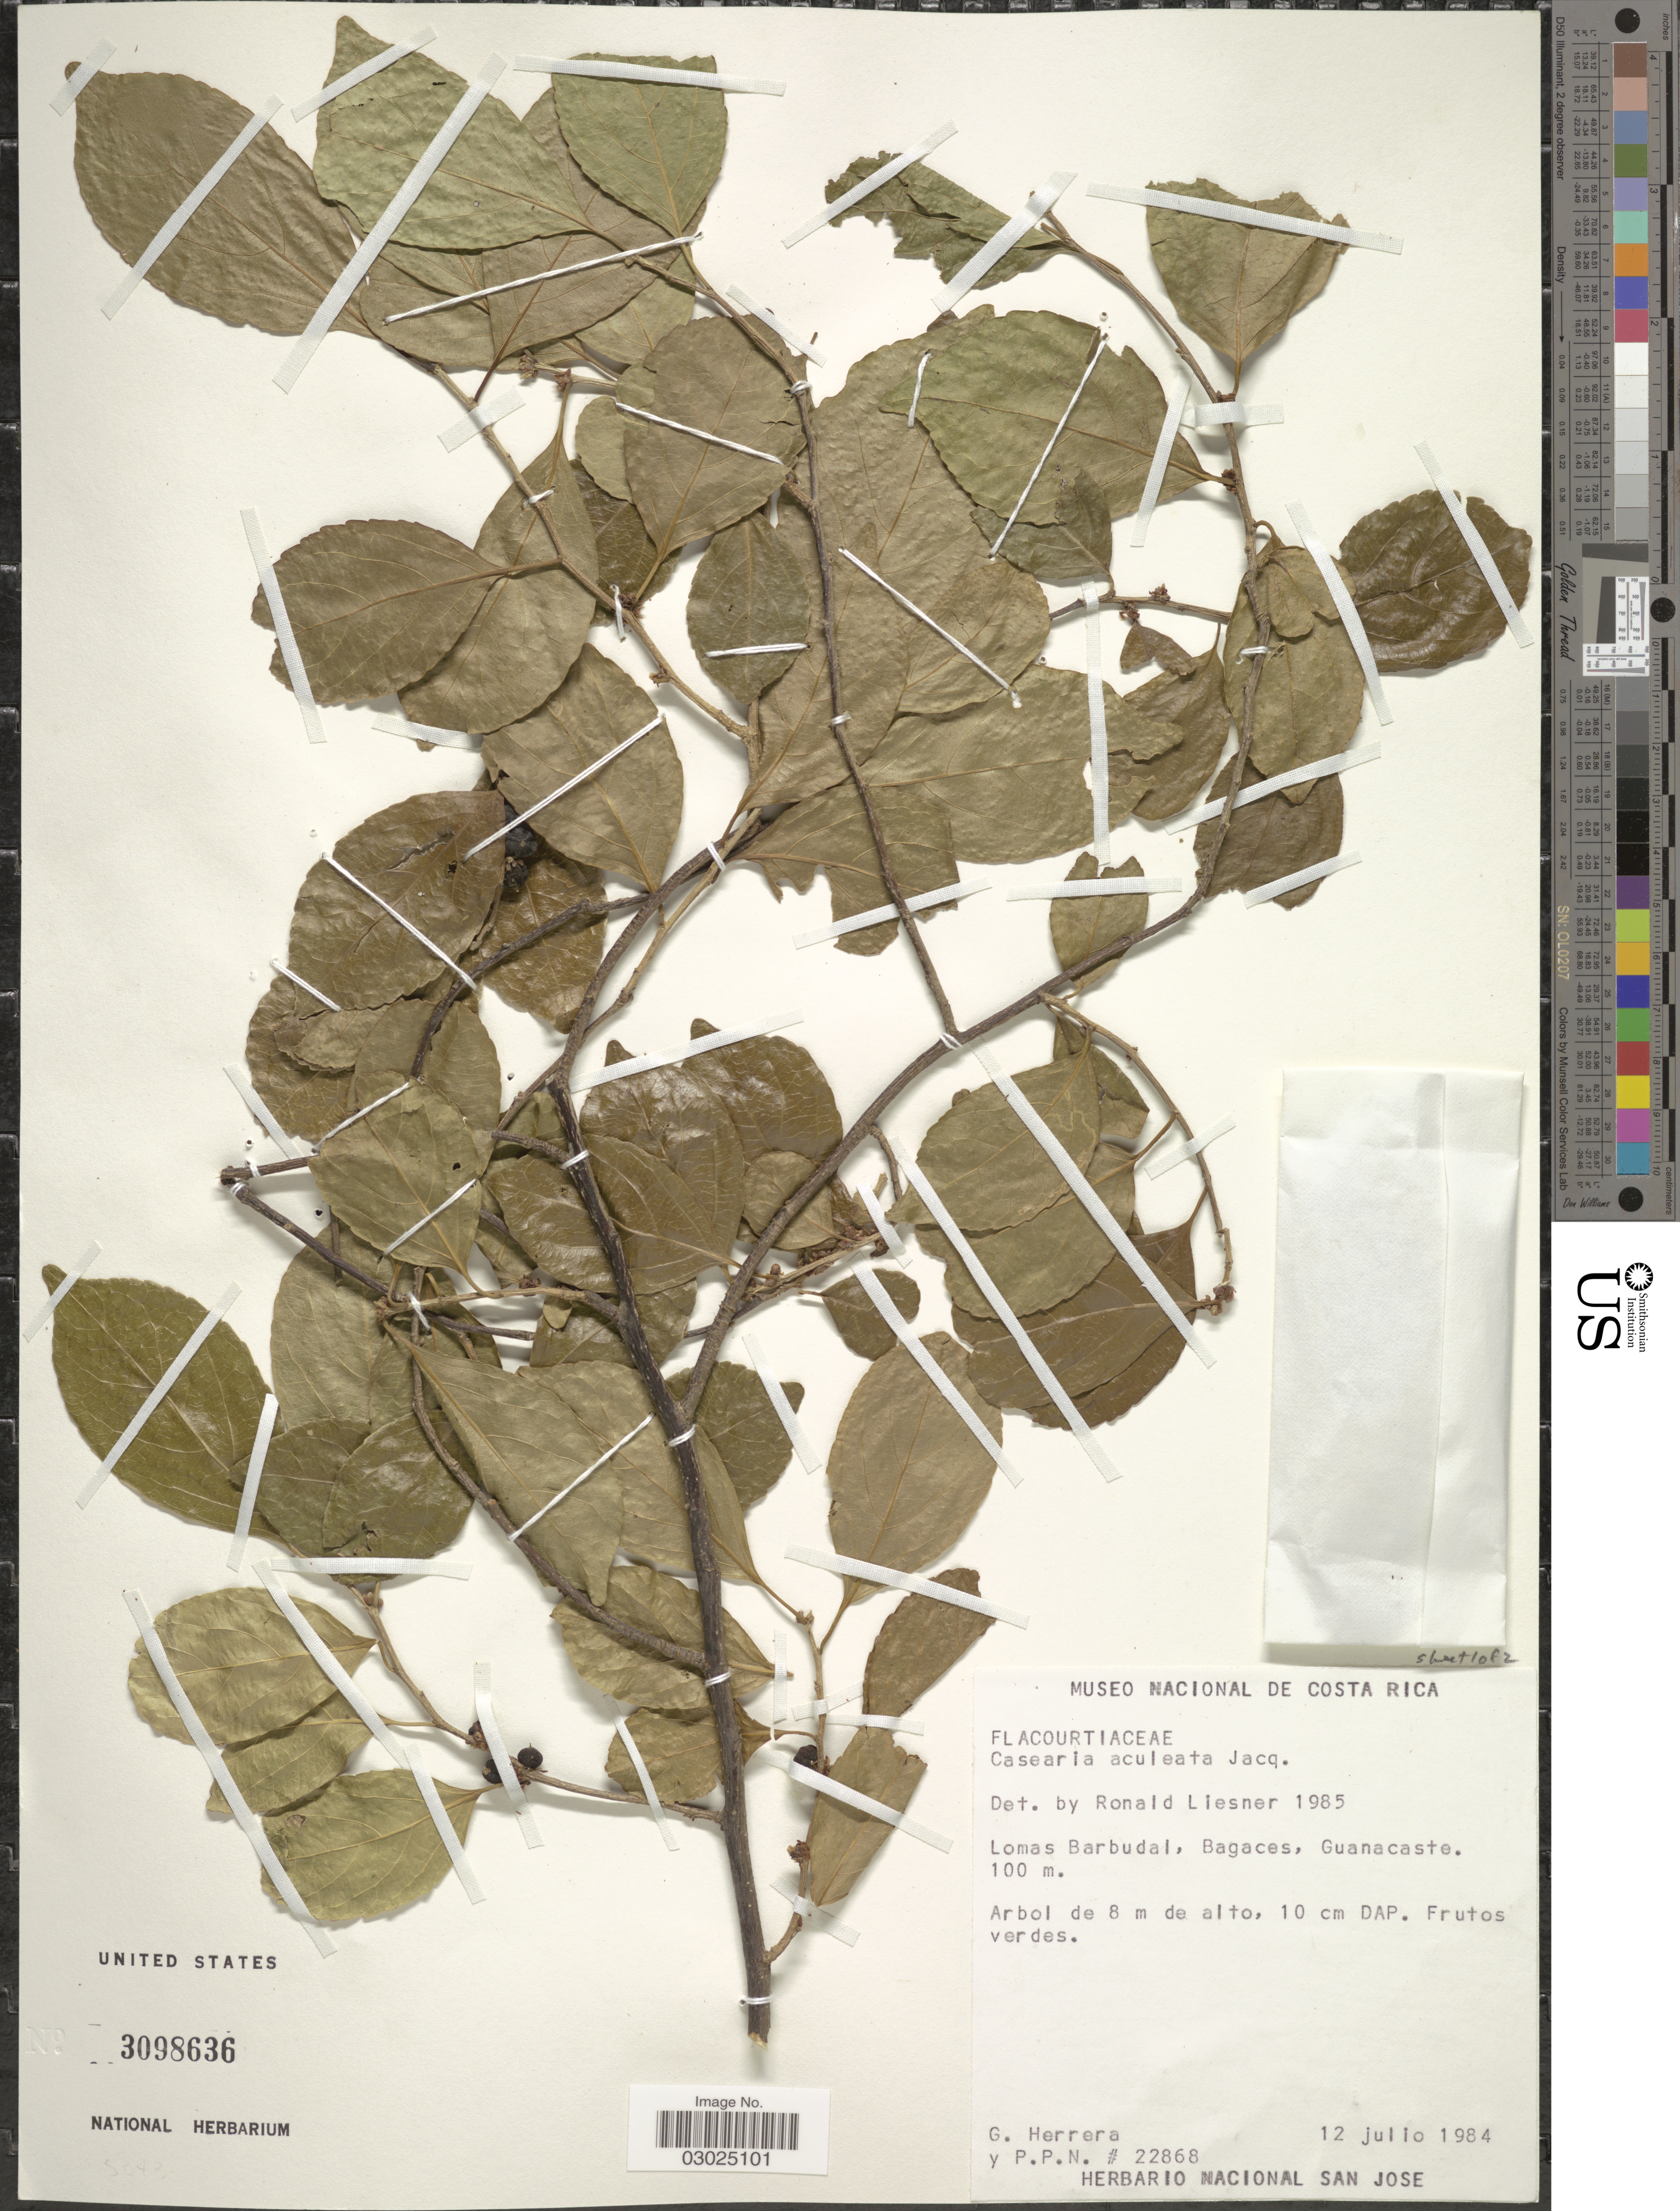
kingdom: Plantae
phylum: Tracheophyta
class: Magnoliopsida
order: Malpighiales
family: Salicaceae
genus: Casearia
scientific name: Casearia aculeata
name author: Jacq.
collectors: G. Herrera & P. P. N. Herrera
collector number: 22868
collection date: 1984-07-12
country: Costa Rica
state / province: Guanacaste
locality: Lomas Barbudal, Bagaces.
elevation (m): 100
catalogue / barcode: US 3098636